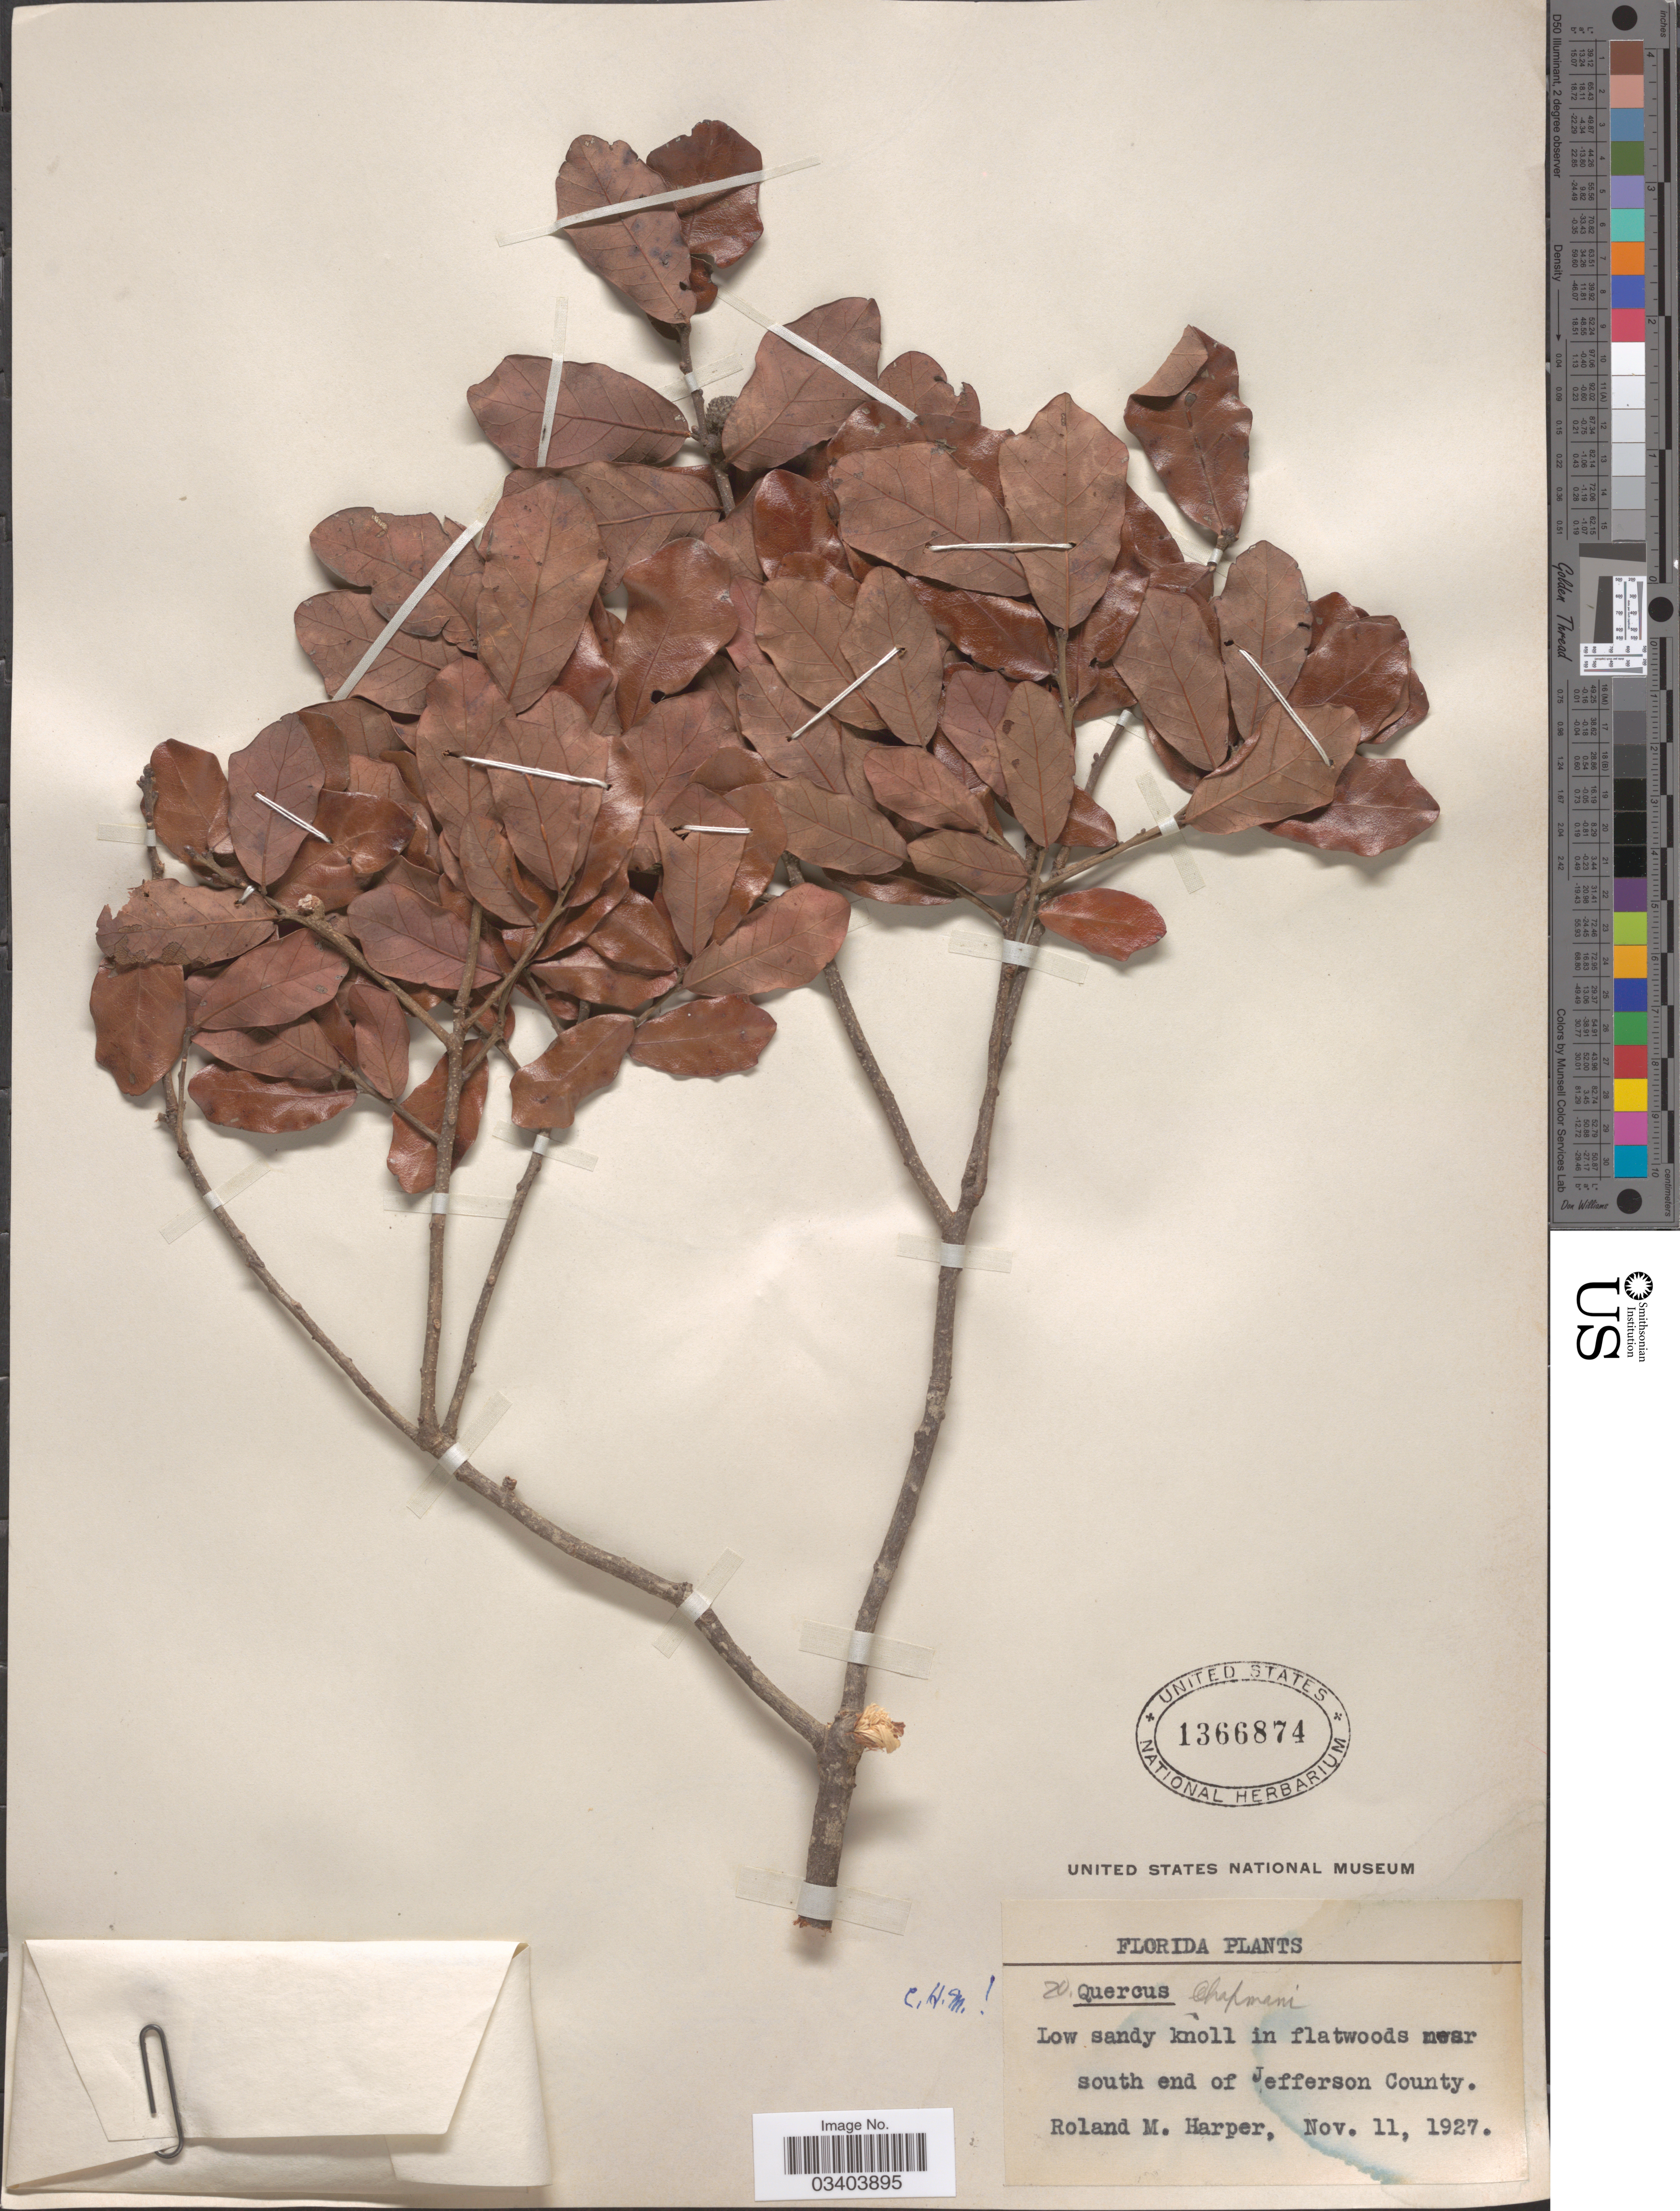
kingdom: Plantae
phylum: Tracheophyta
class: Magnoliopsida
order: Fagales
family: Fagaceae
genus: Quercus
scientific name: Quercus chapmanii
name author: Sarg.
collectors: R. M. Harper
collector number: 20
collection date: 1927-11-11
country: United States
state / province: Florida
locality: Near south end of Jefferson County.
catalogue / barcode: US 1366874